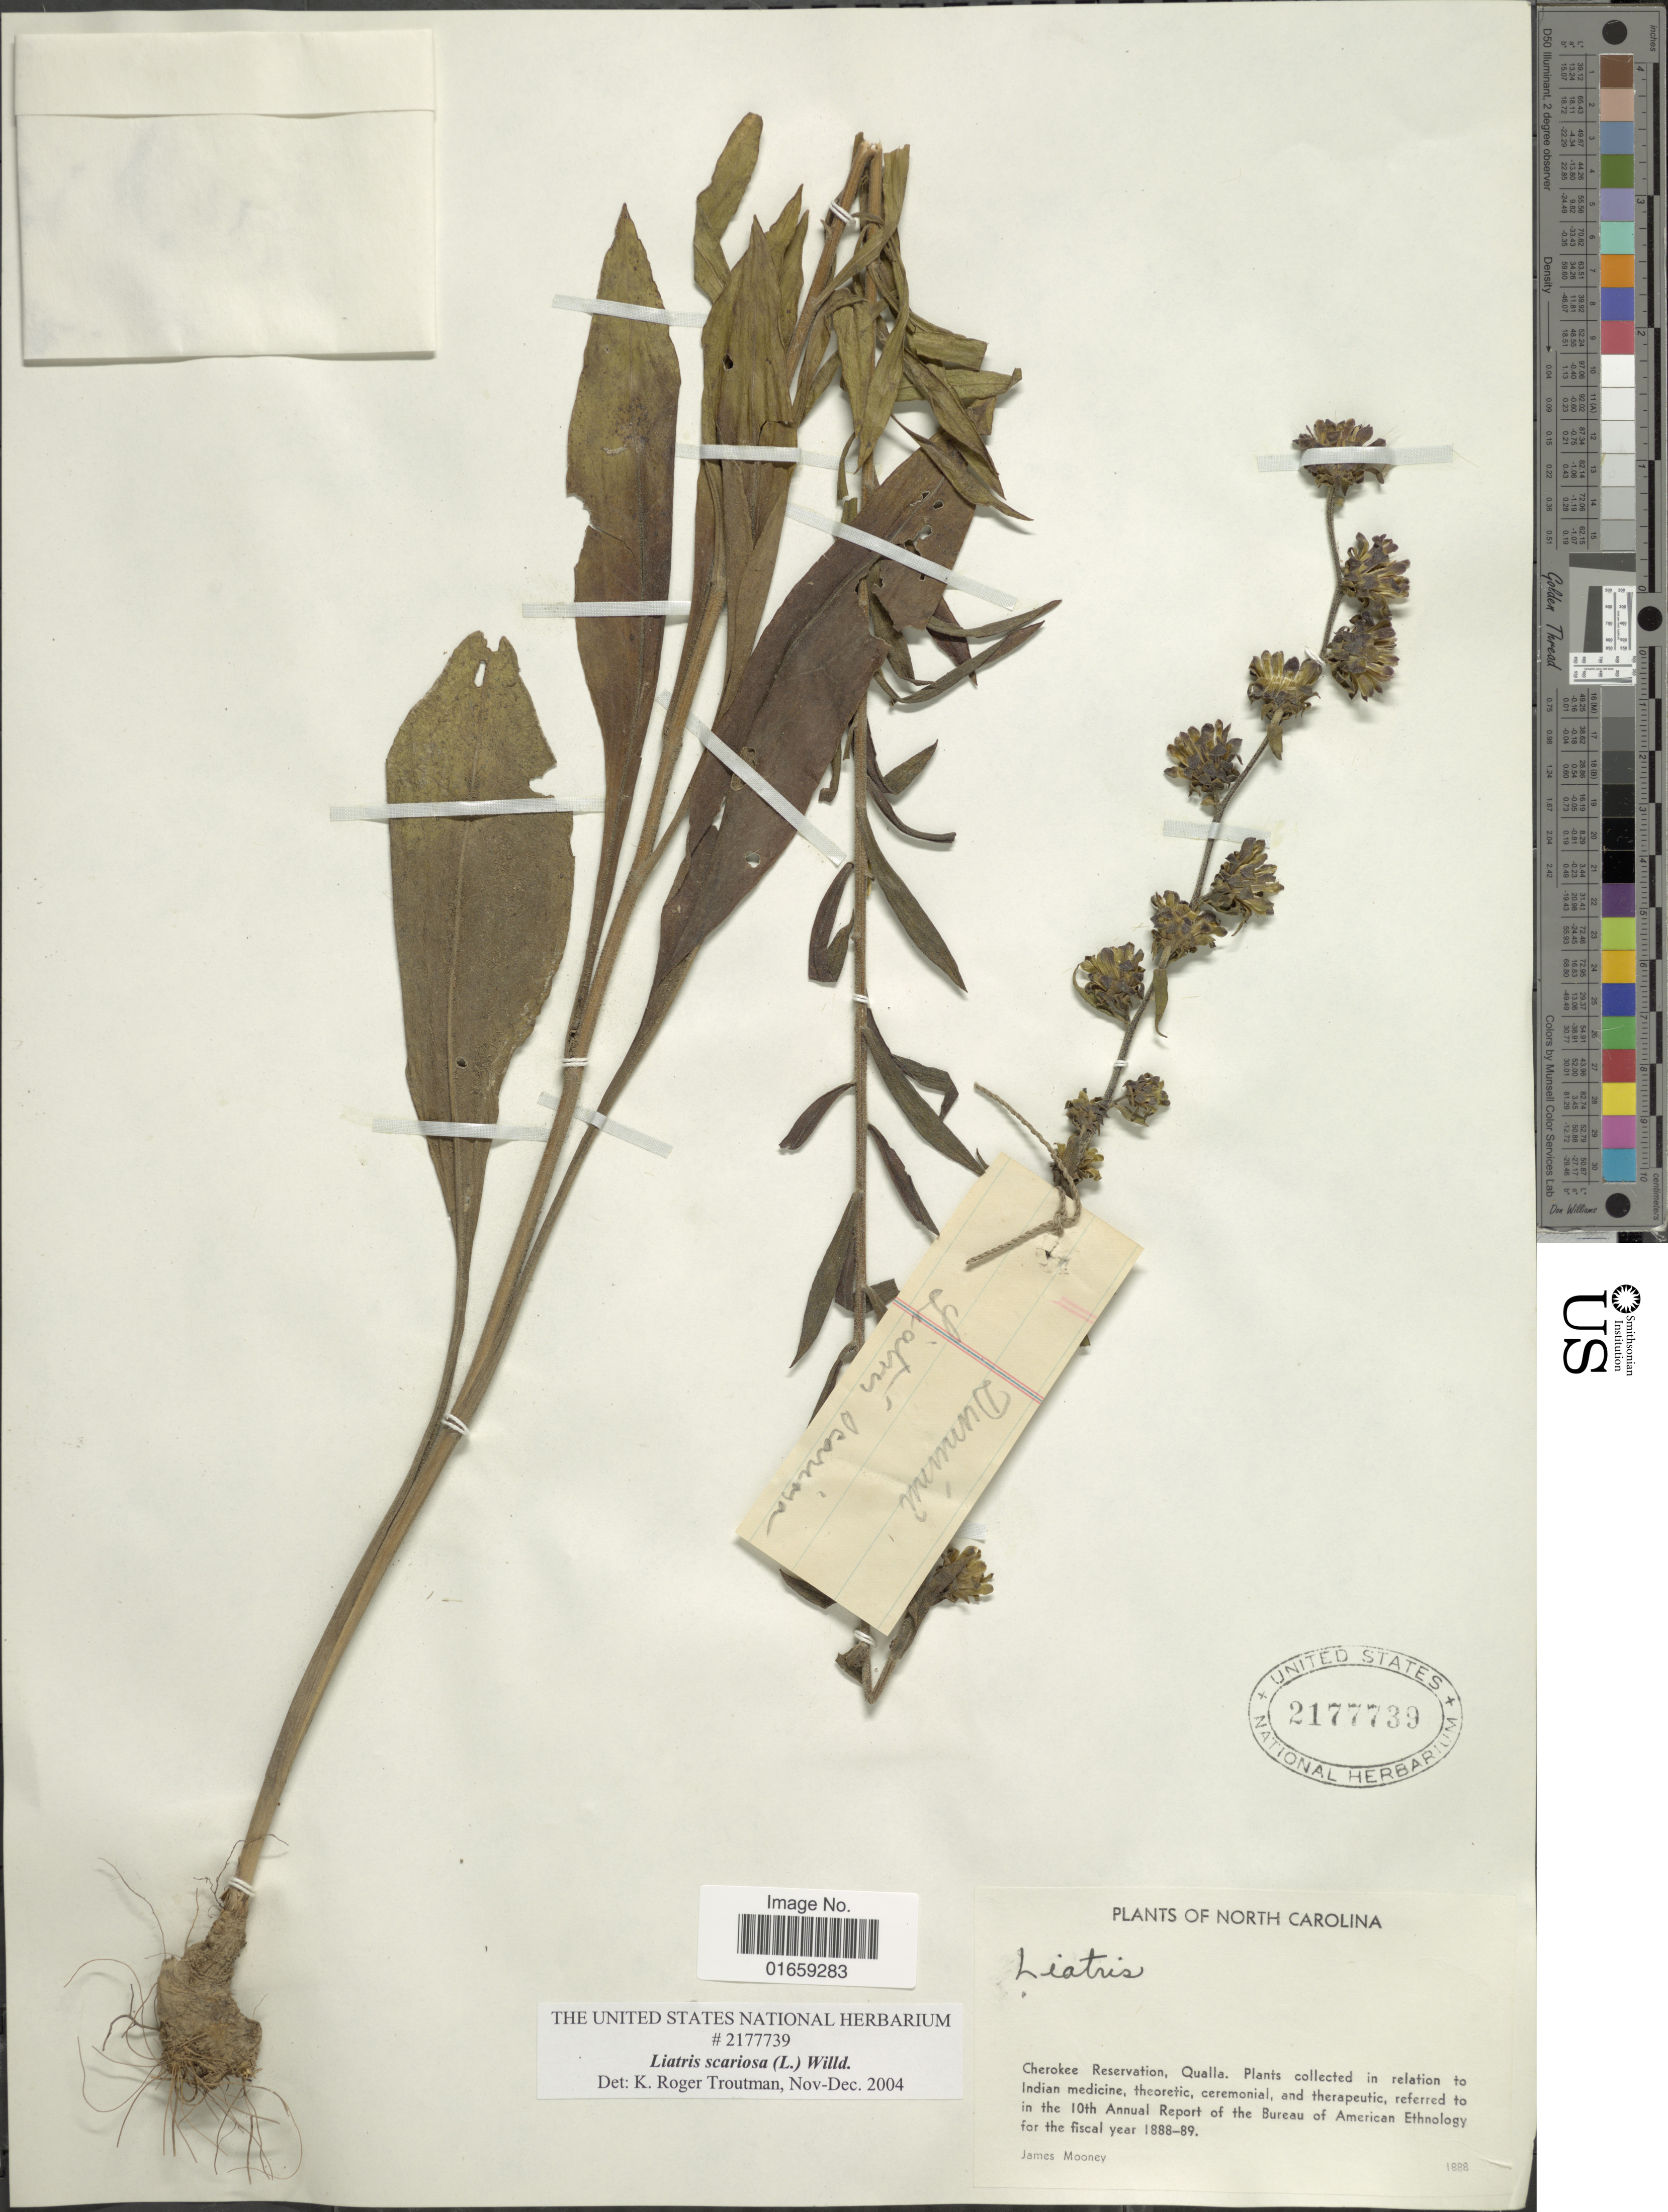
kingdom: Plantae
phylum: Tracheophyta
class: Magnoliopsida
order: Asterales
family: Asteraceae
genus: Liatris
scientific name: Liatris scariosa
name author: (L.) Willd.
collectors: J. Mooney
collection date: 1888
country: United States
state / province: North Carolina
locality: Cherokee Reservation, Qualla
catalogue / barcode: US 2177739